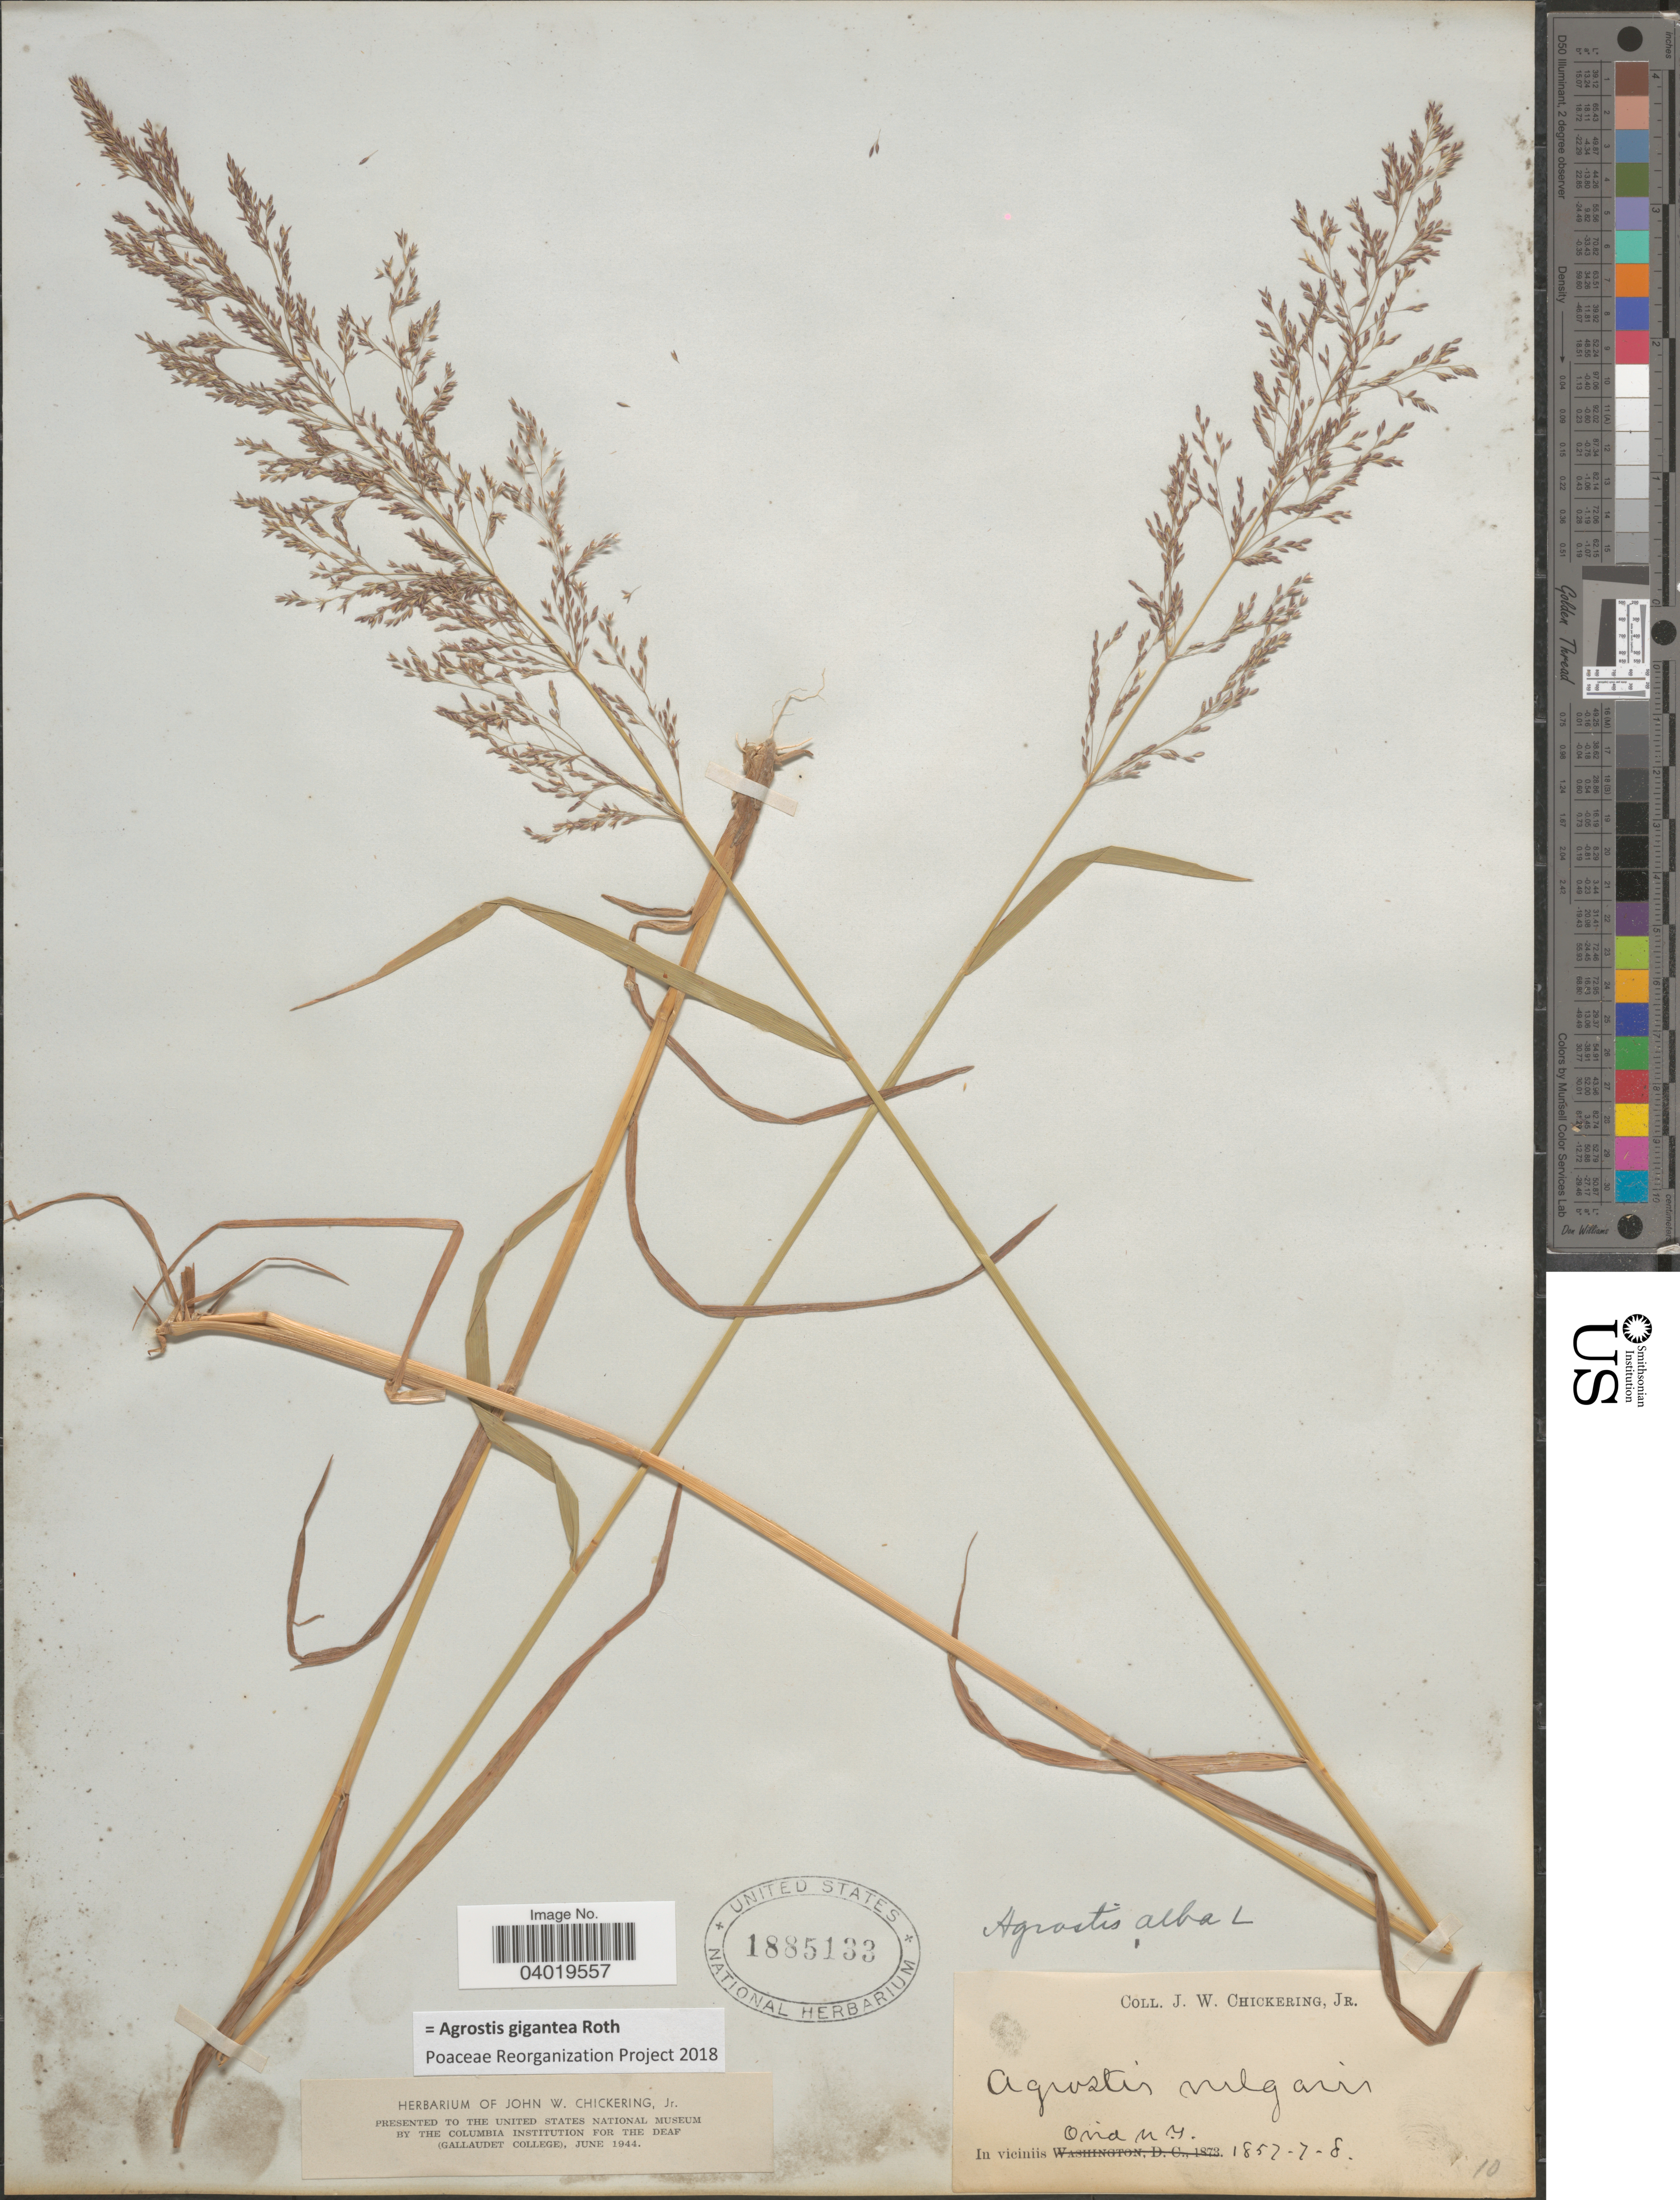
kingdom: Plantae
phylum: Tracheophyta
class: Liliopsida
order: Poales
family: Poaceae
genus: Agrostis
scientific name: Agrostis gigantea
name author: Roth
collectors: J. W. Chickering Jr.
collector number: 10?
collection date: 1857-07-08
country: United States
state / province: New York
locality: In viciniis Ovid. N.Y.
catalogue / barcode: US 1885133